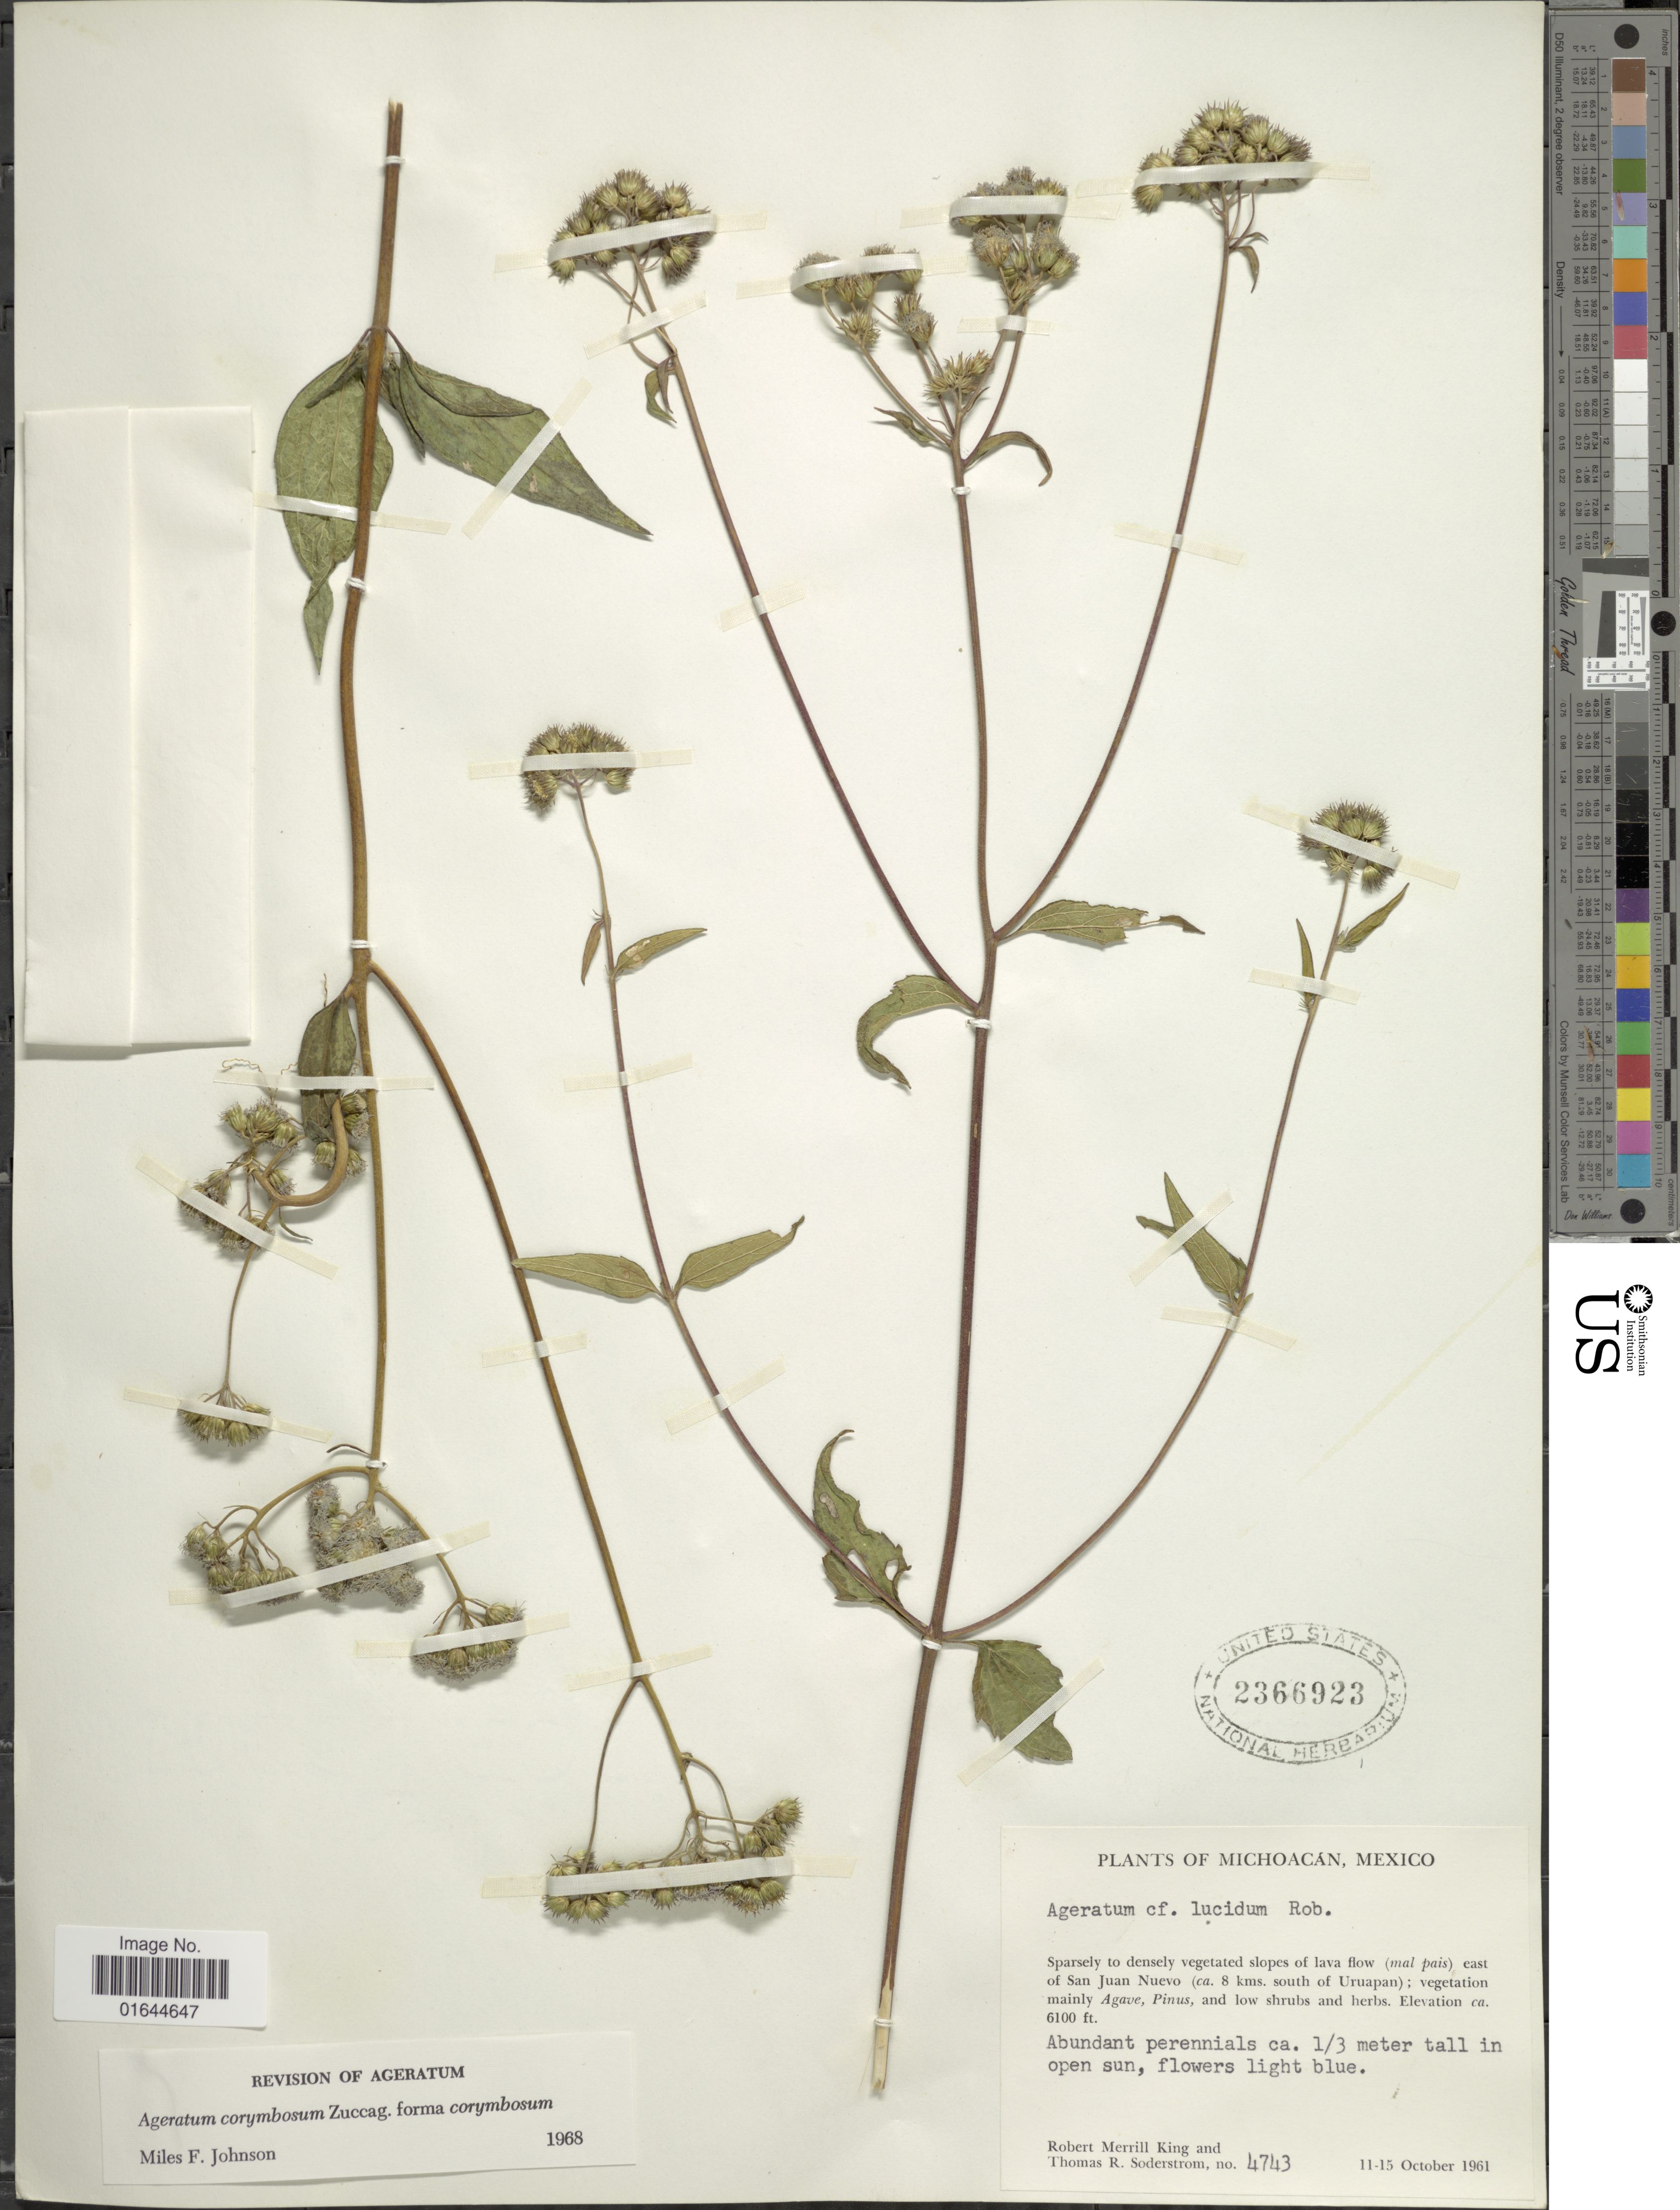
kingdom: Plantae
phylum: Tracheophyta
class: Magnoliopsida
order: Asterales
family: Asteraceae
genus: Ageratum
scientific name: Ageratum corymbosum f. corymbosum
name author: Zuccagni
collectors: R. M. King & T. R. Soderstrom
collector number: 4743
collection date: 1961-10-11/1961-10-15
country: Mexico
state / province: Michoacán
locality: Mexico, Michoacan, east of San Juan Nuevo (ca. 8 kms. south of Uruapan).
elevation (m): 1859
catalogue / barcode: US 2366923